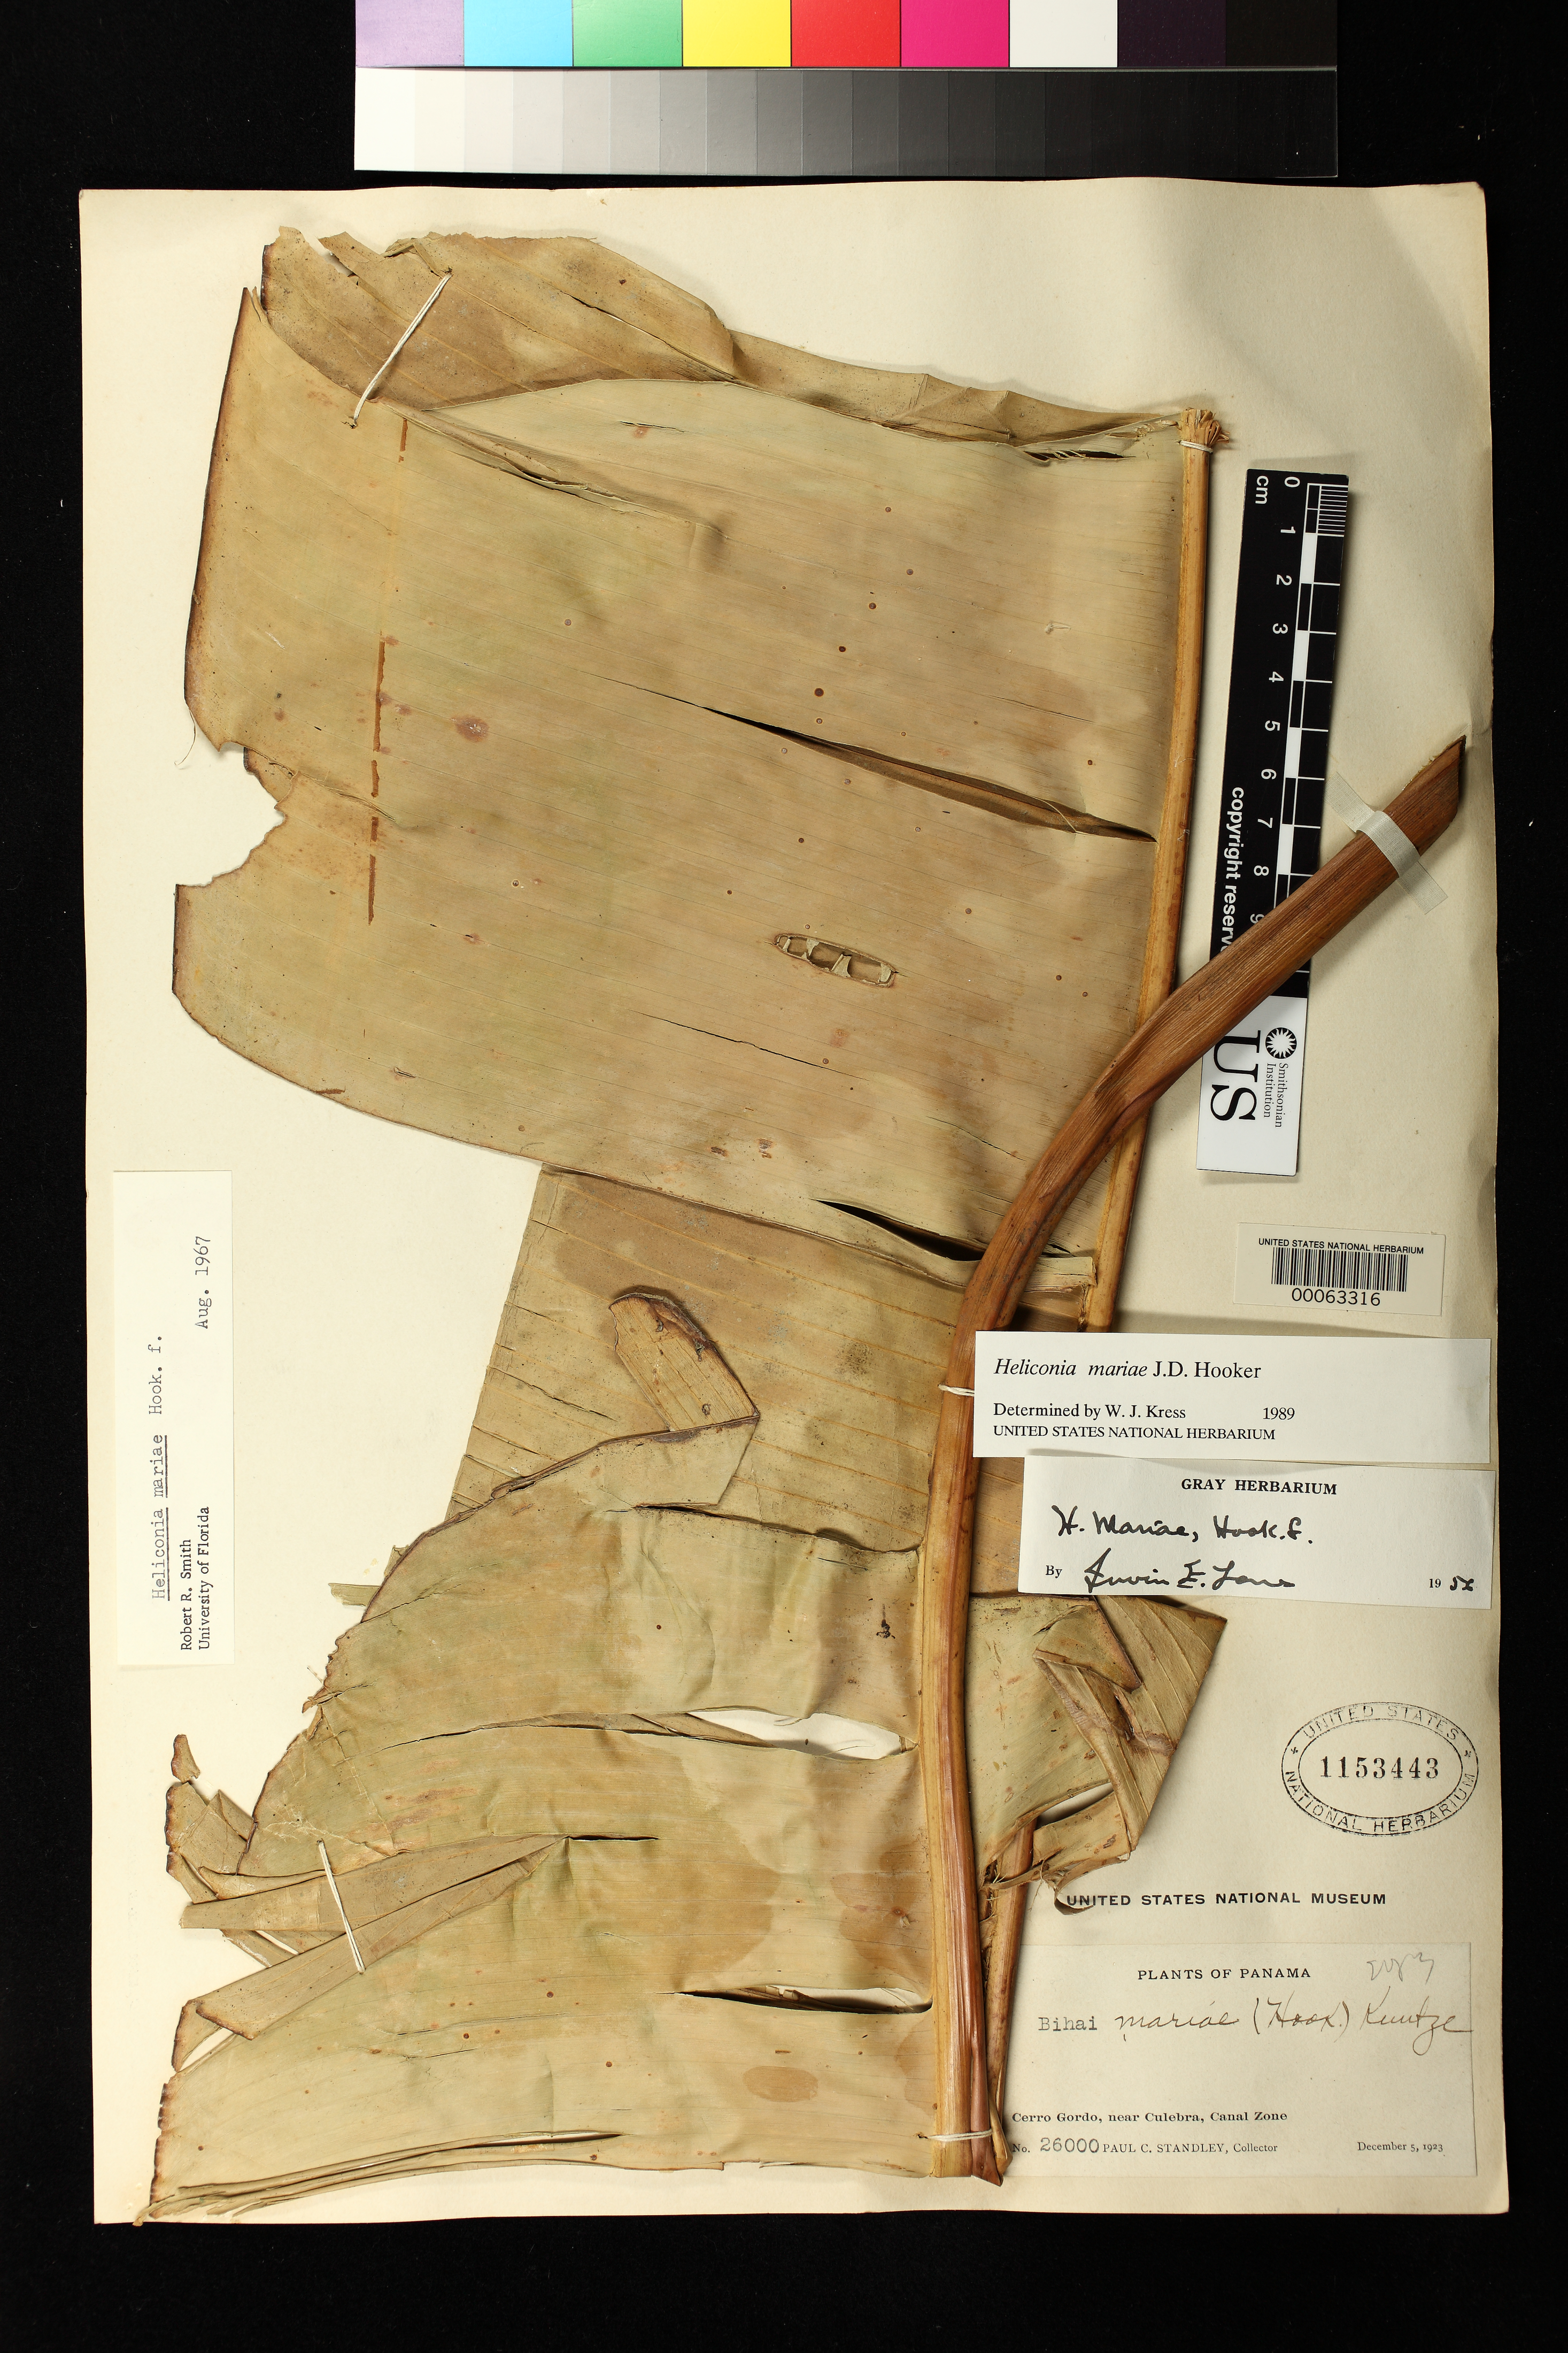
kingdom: Plantae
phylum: Tracheophyta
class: Liliopsida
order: Zingiberales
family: Heliconiaceae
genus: Heliconia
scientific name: Heliconia mariae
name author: Hook. f.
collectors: P. C. Standley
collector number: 26000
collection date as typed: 05 Dec 1923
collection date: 1923-12-05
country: Panama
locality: Cerro Gordo; near Culebra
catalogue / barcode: US 1153443